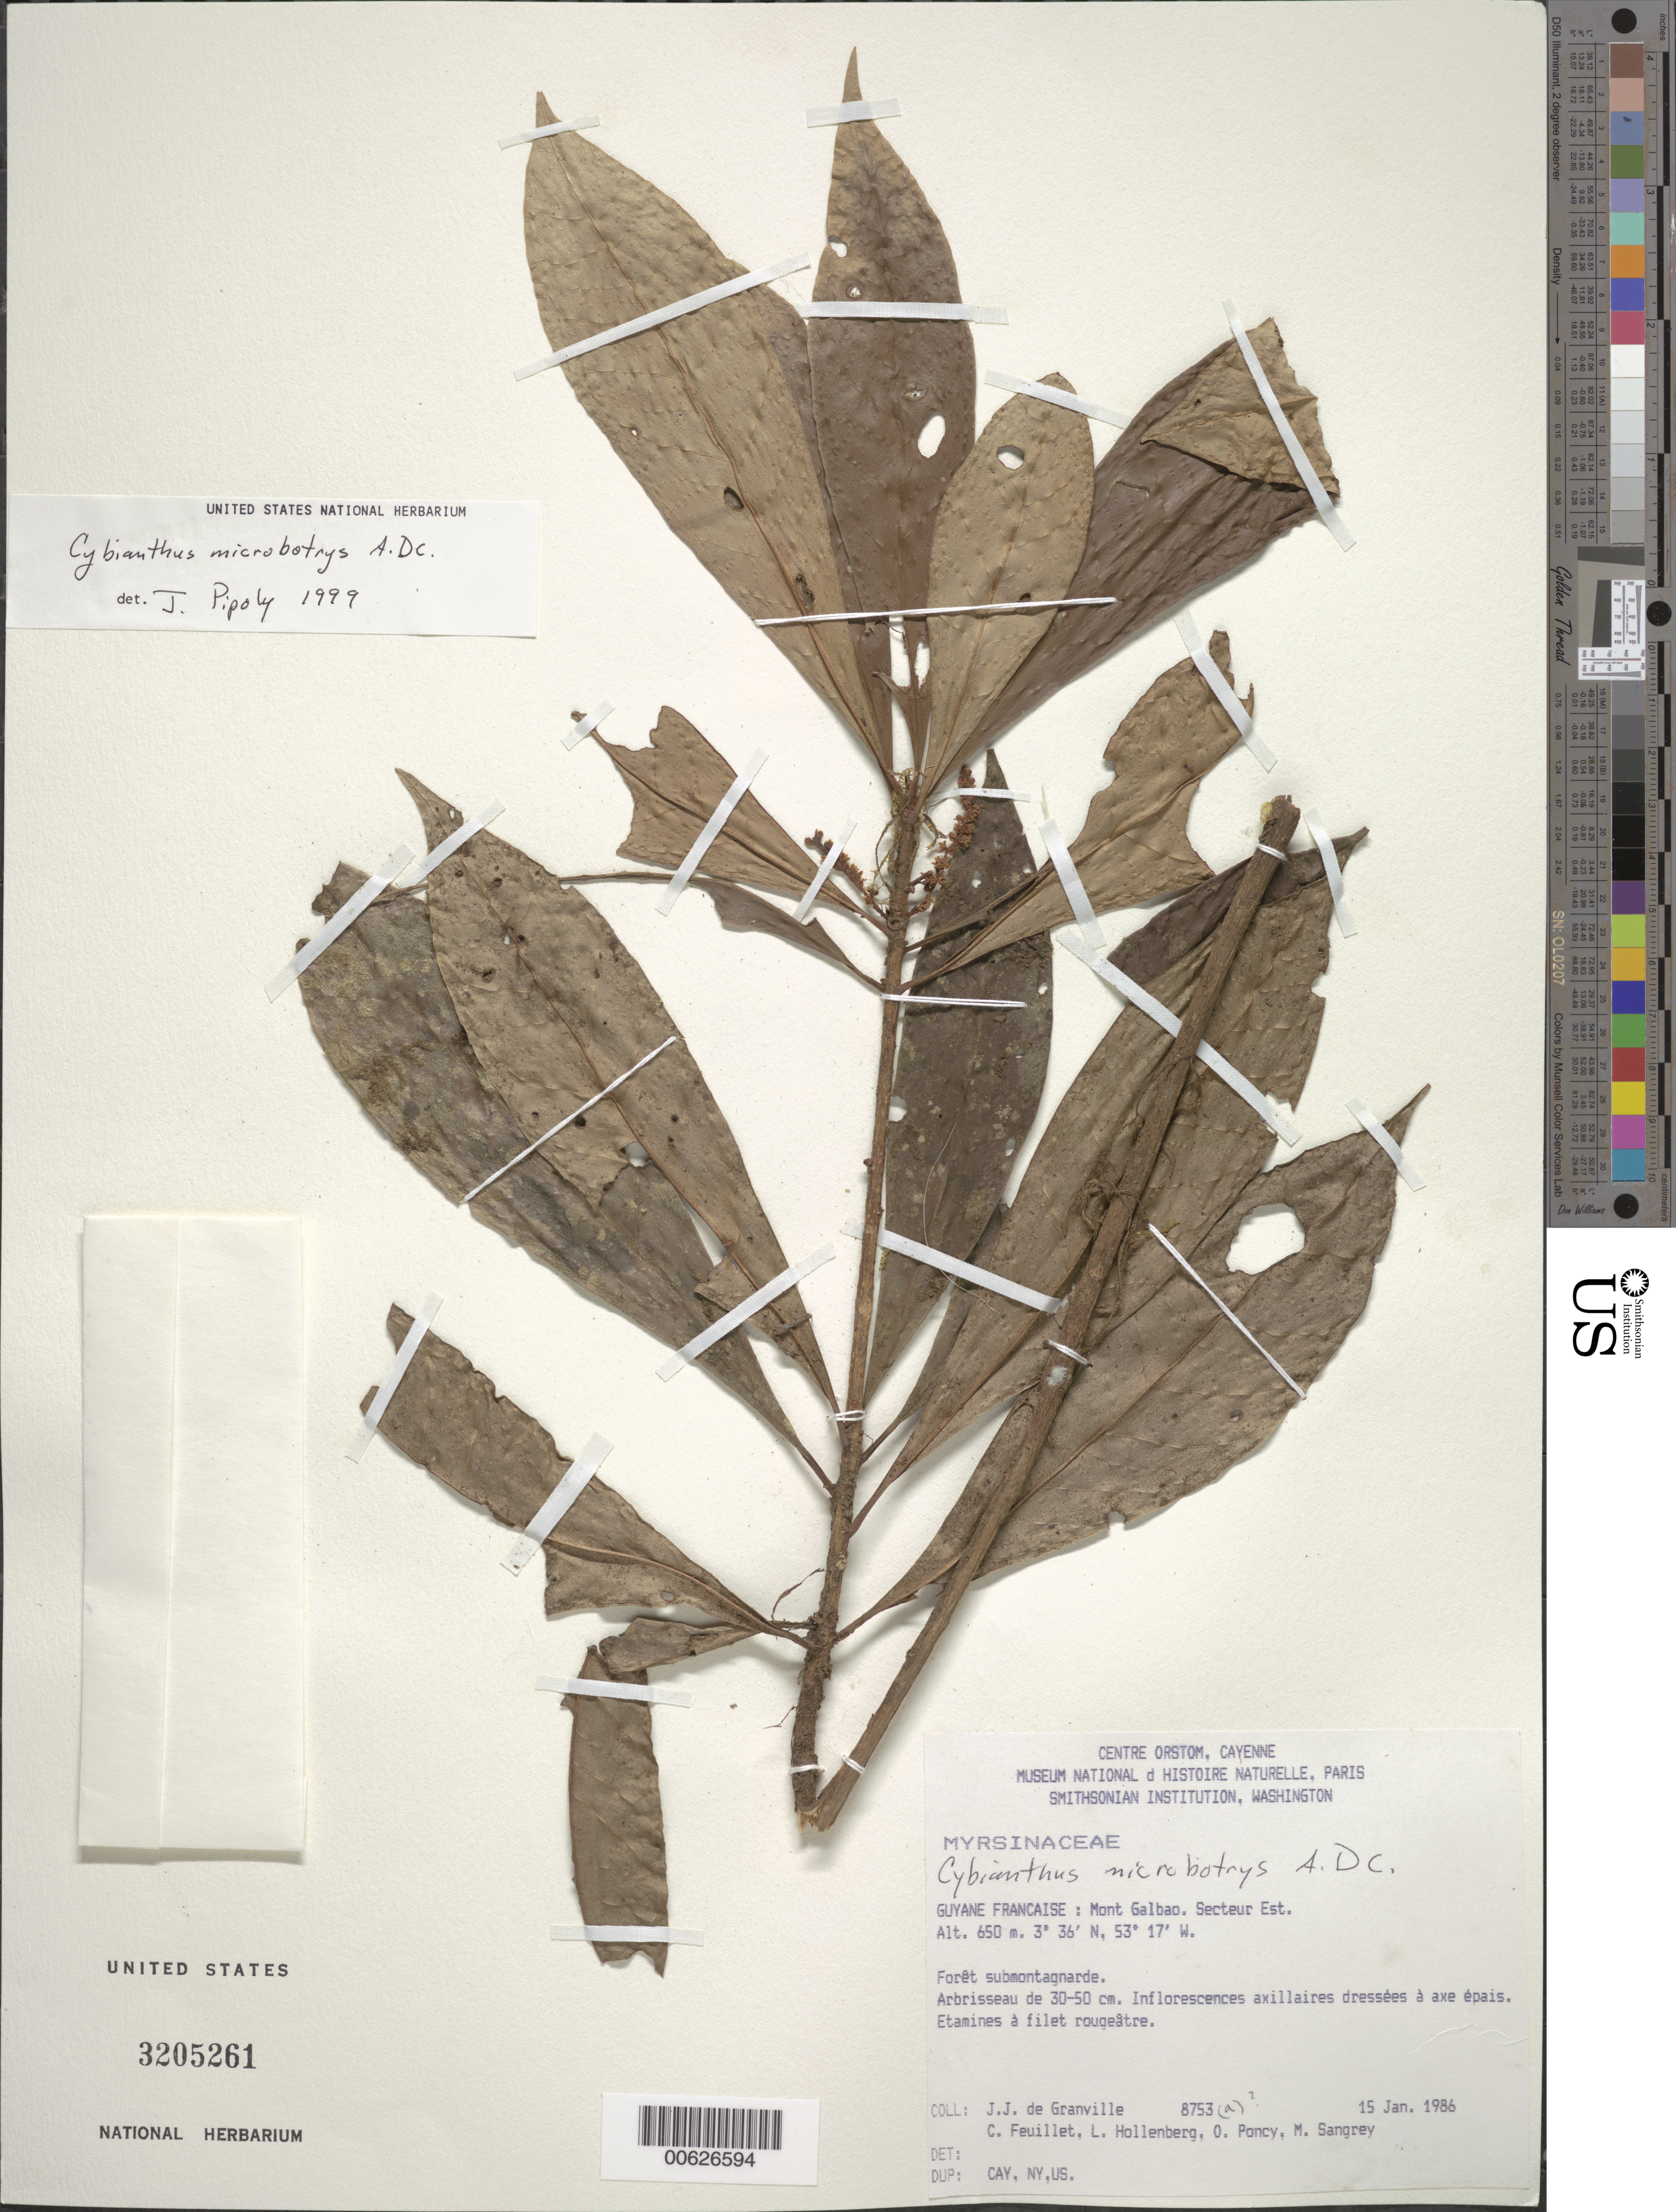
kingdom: Plantae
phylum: Tracheophyta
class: Magnoliopsida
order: Ericales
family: Primulaceae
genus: Cybianthus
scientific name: Cybianthus microbotrys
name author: A. DC.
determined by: Pipoly, J. J., III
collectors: J.-J. de Granville, C. Feuillet, L. Hollenberg, O. Poncy & M. S. Sangrey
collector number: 8753 a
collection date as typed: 15-Jan-86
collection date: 1986-01-15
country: French Guiana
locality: Mont Galbao, Secteur Est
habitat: Forêt submontagnarde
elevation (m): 650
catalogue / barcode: US 3205261